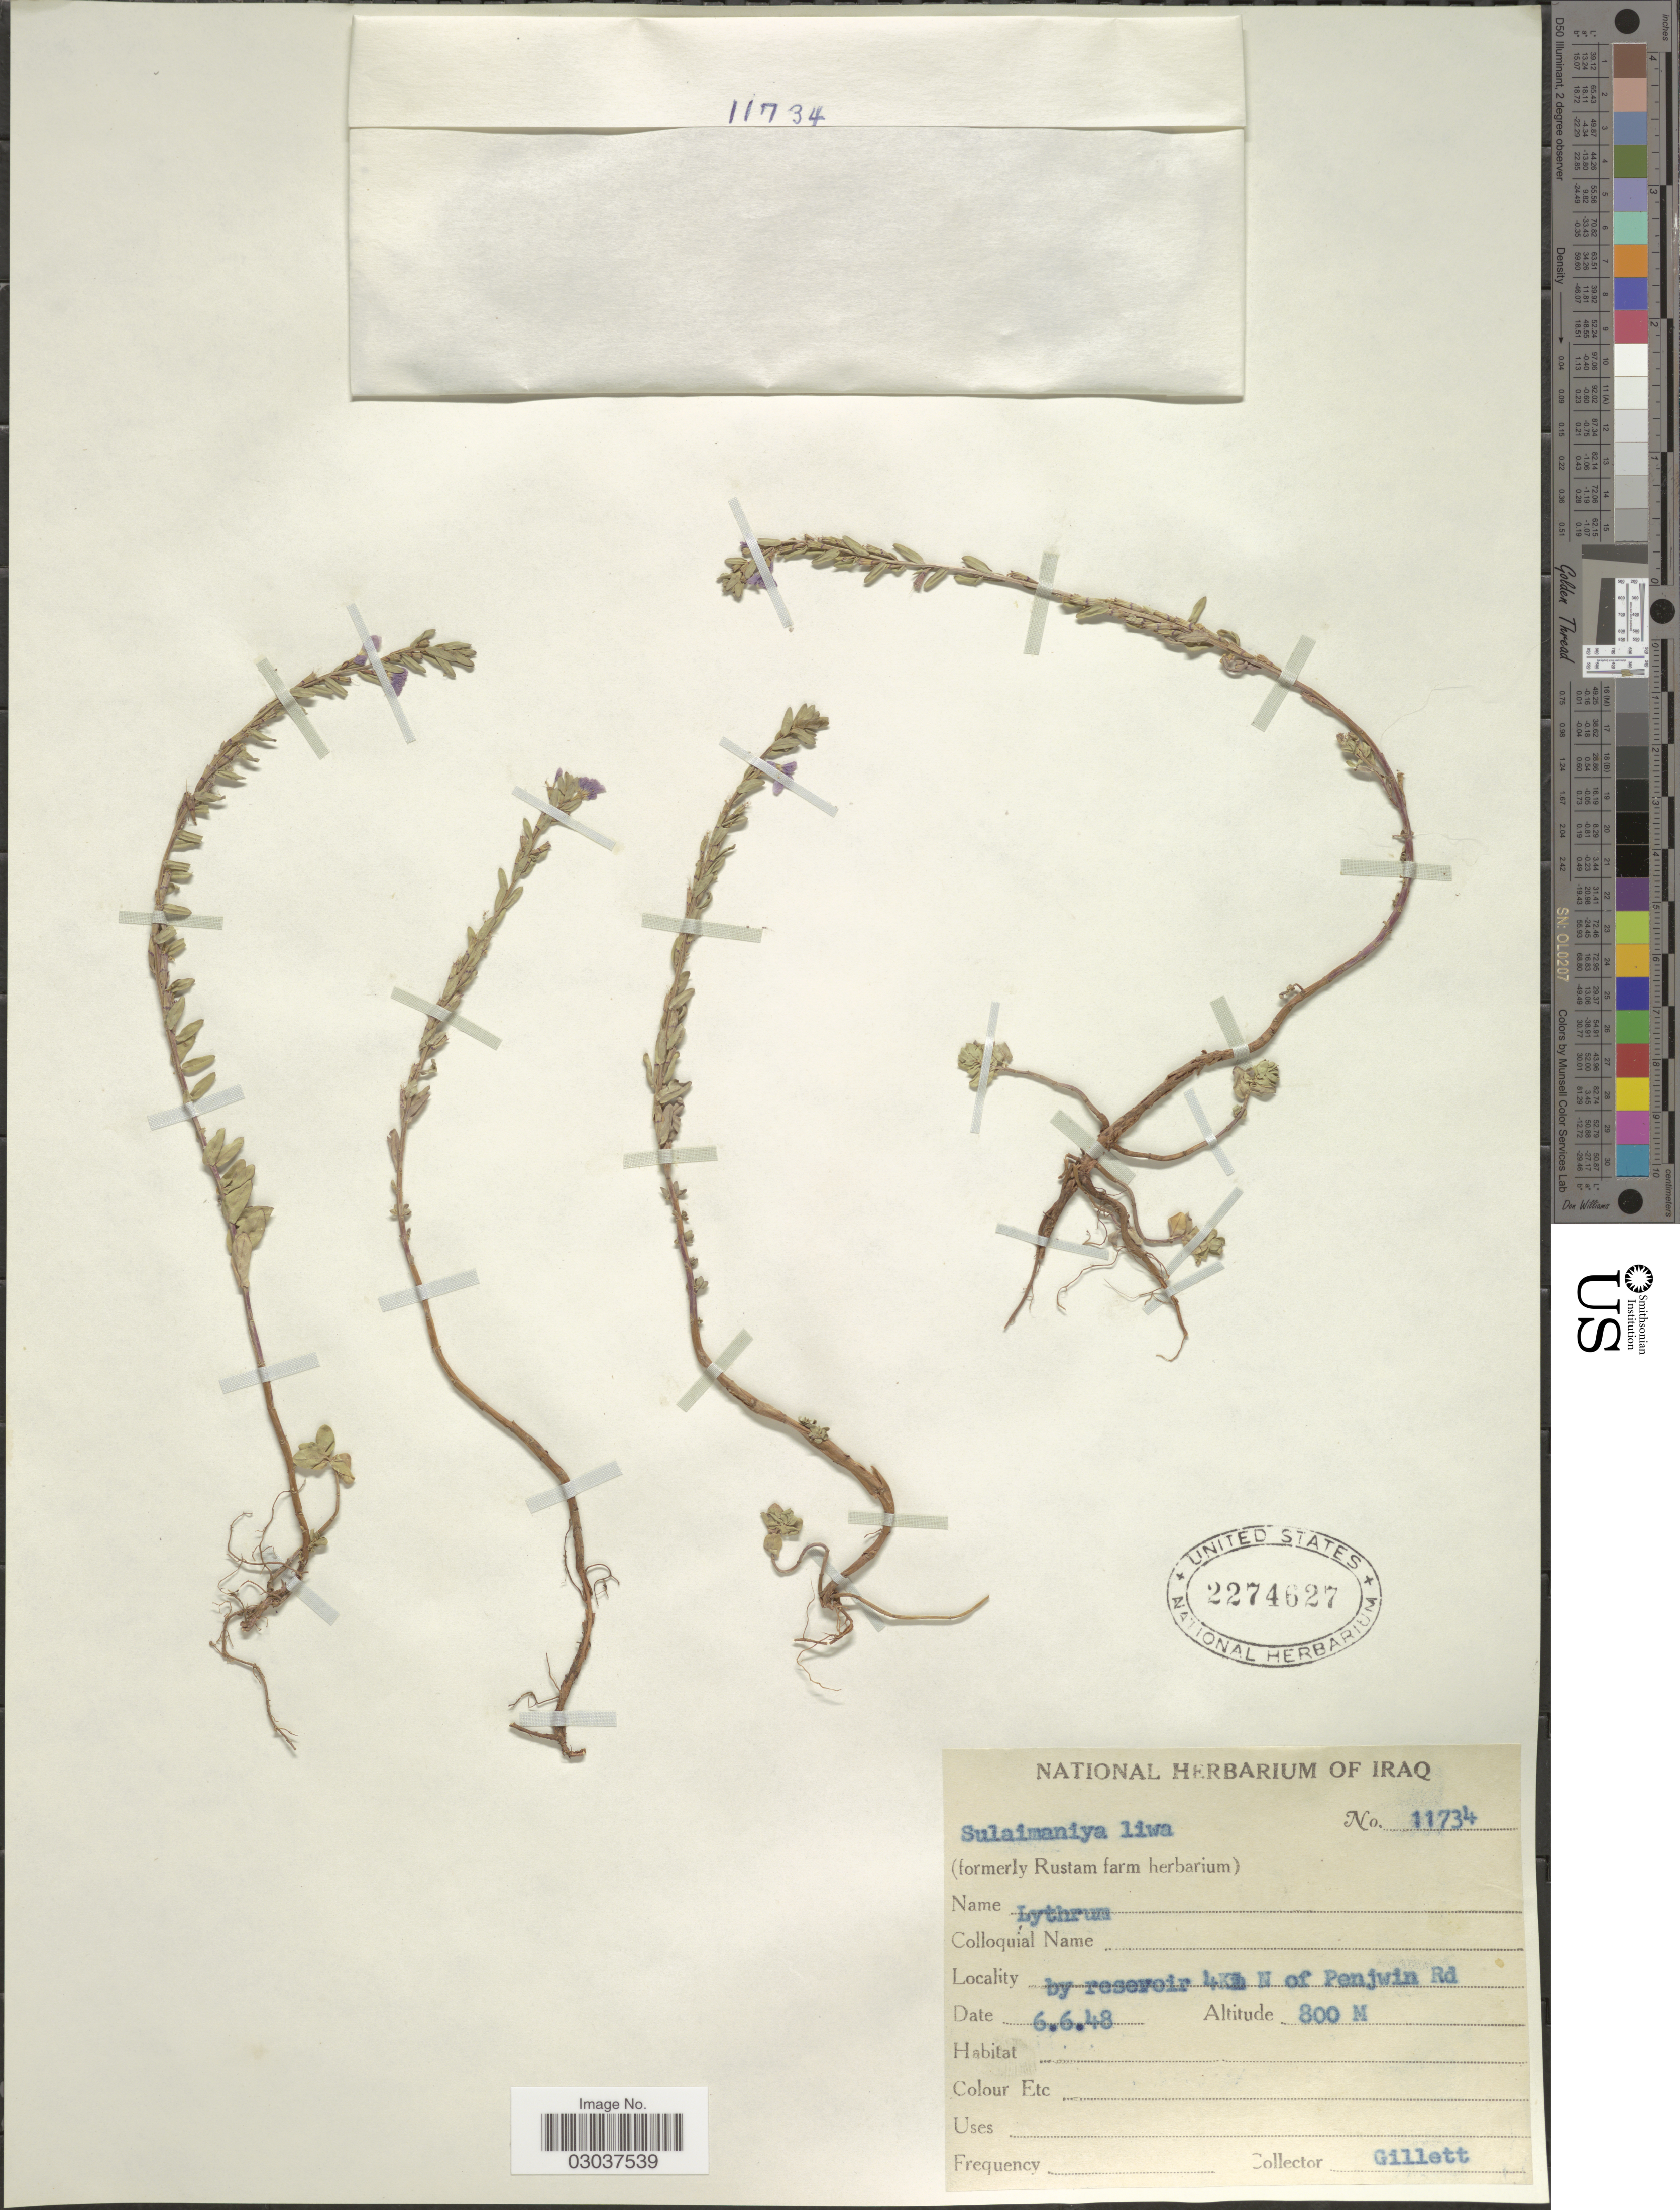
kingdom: Plantae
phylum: Tracheophyta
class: Magnoliopsida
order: Myrtales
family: Lythraceae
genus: Lythrum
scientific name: Lythrum sp.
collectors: Gillett, --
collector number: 11734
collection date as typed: Transcribed d/m/y: 6/6/48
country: Iraq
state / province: As Sulaymānīyah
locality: Sulaimaniya liwa. By reservoir 4 Km N of Penjwin Rd.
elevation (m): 800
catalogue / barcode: US 2274627